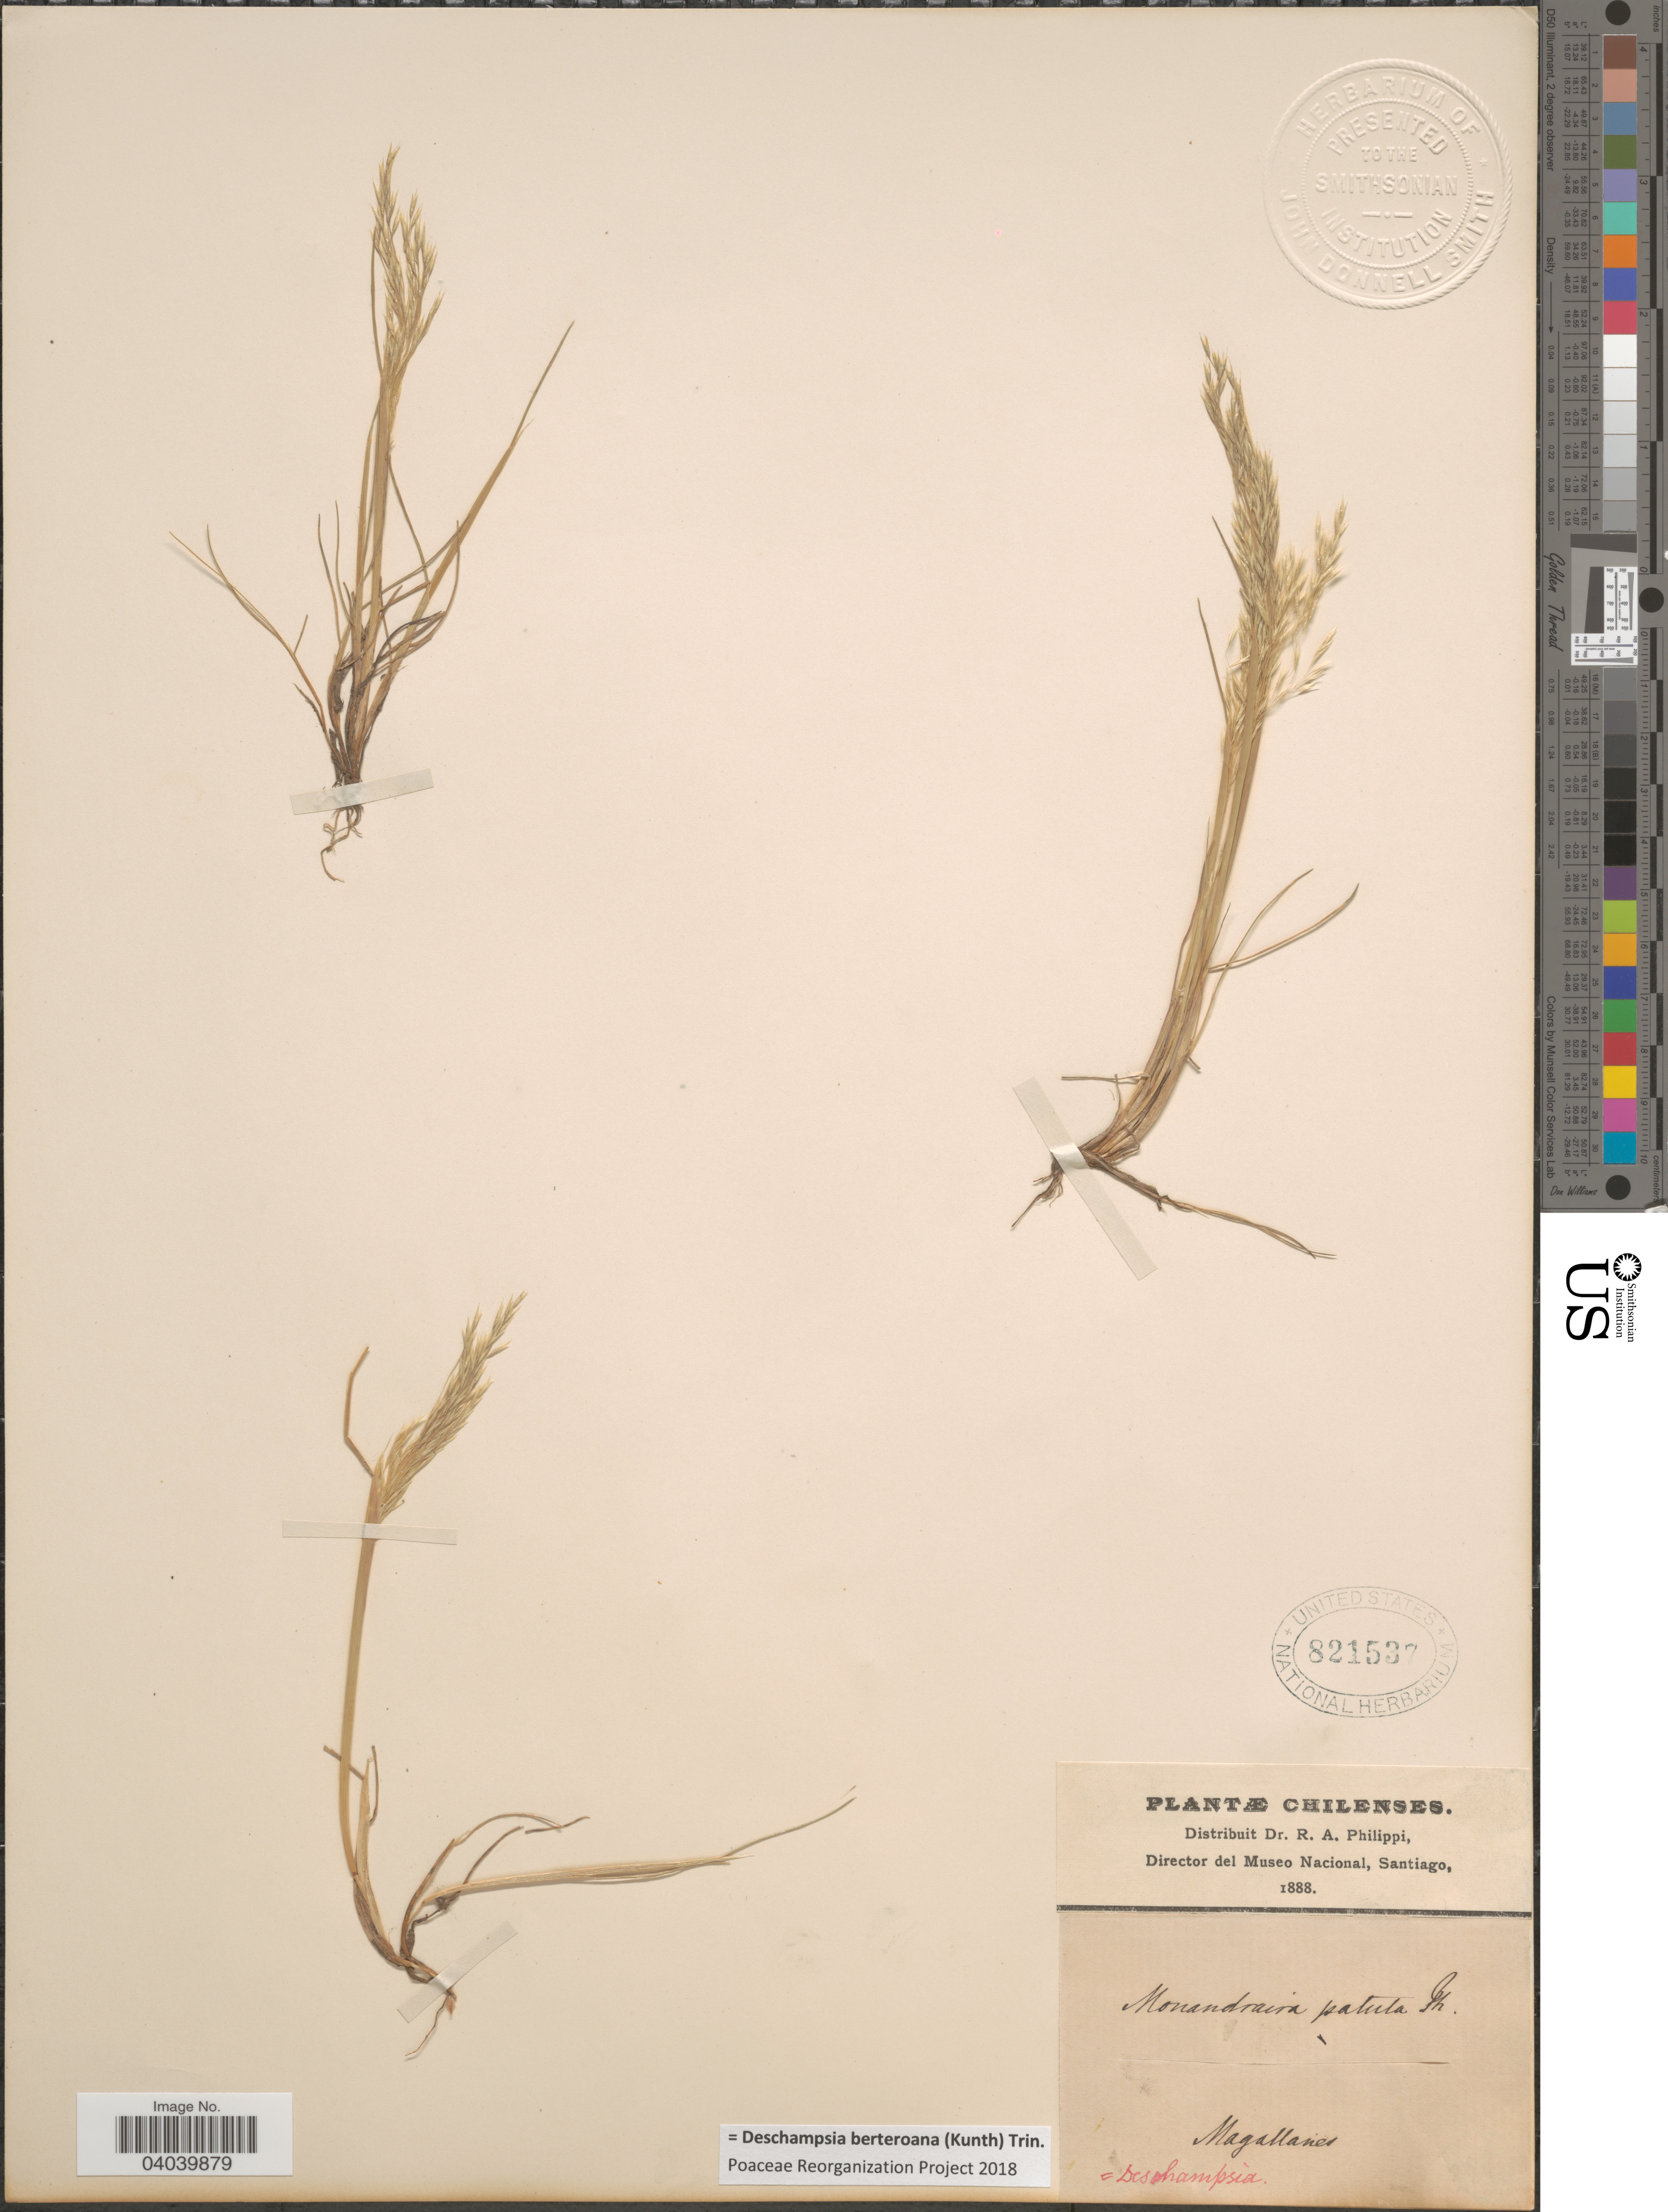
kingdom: Plantae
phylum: Tracheophyta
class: Liliopsida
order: Poales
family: Poaceae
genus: Deschampsia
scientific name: Deschampsia berteroana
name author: (Kunth) Trin.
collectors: ex. herb. R.A. Philippi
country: Chile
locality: Magallanes.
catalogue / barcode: US 821537